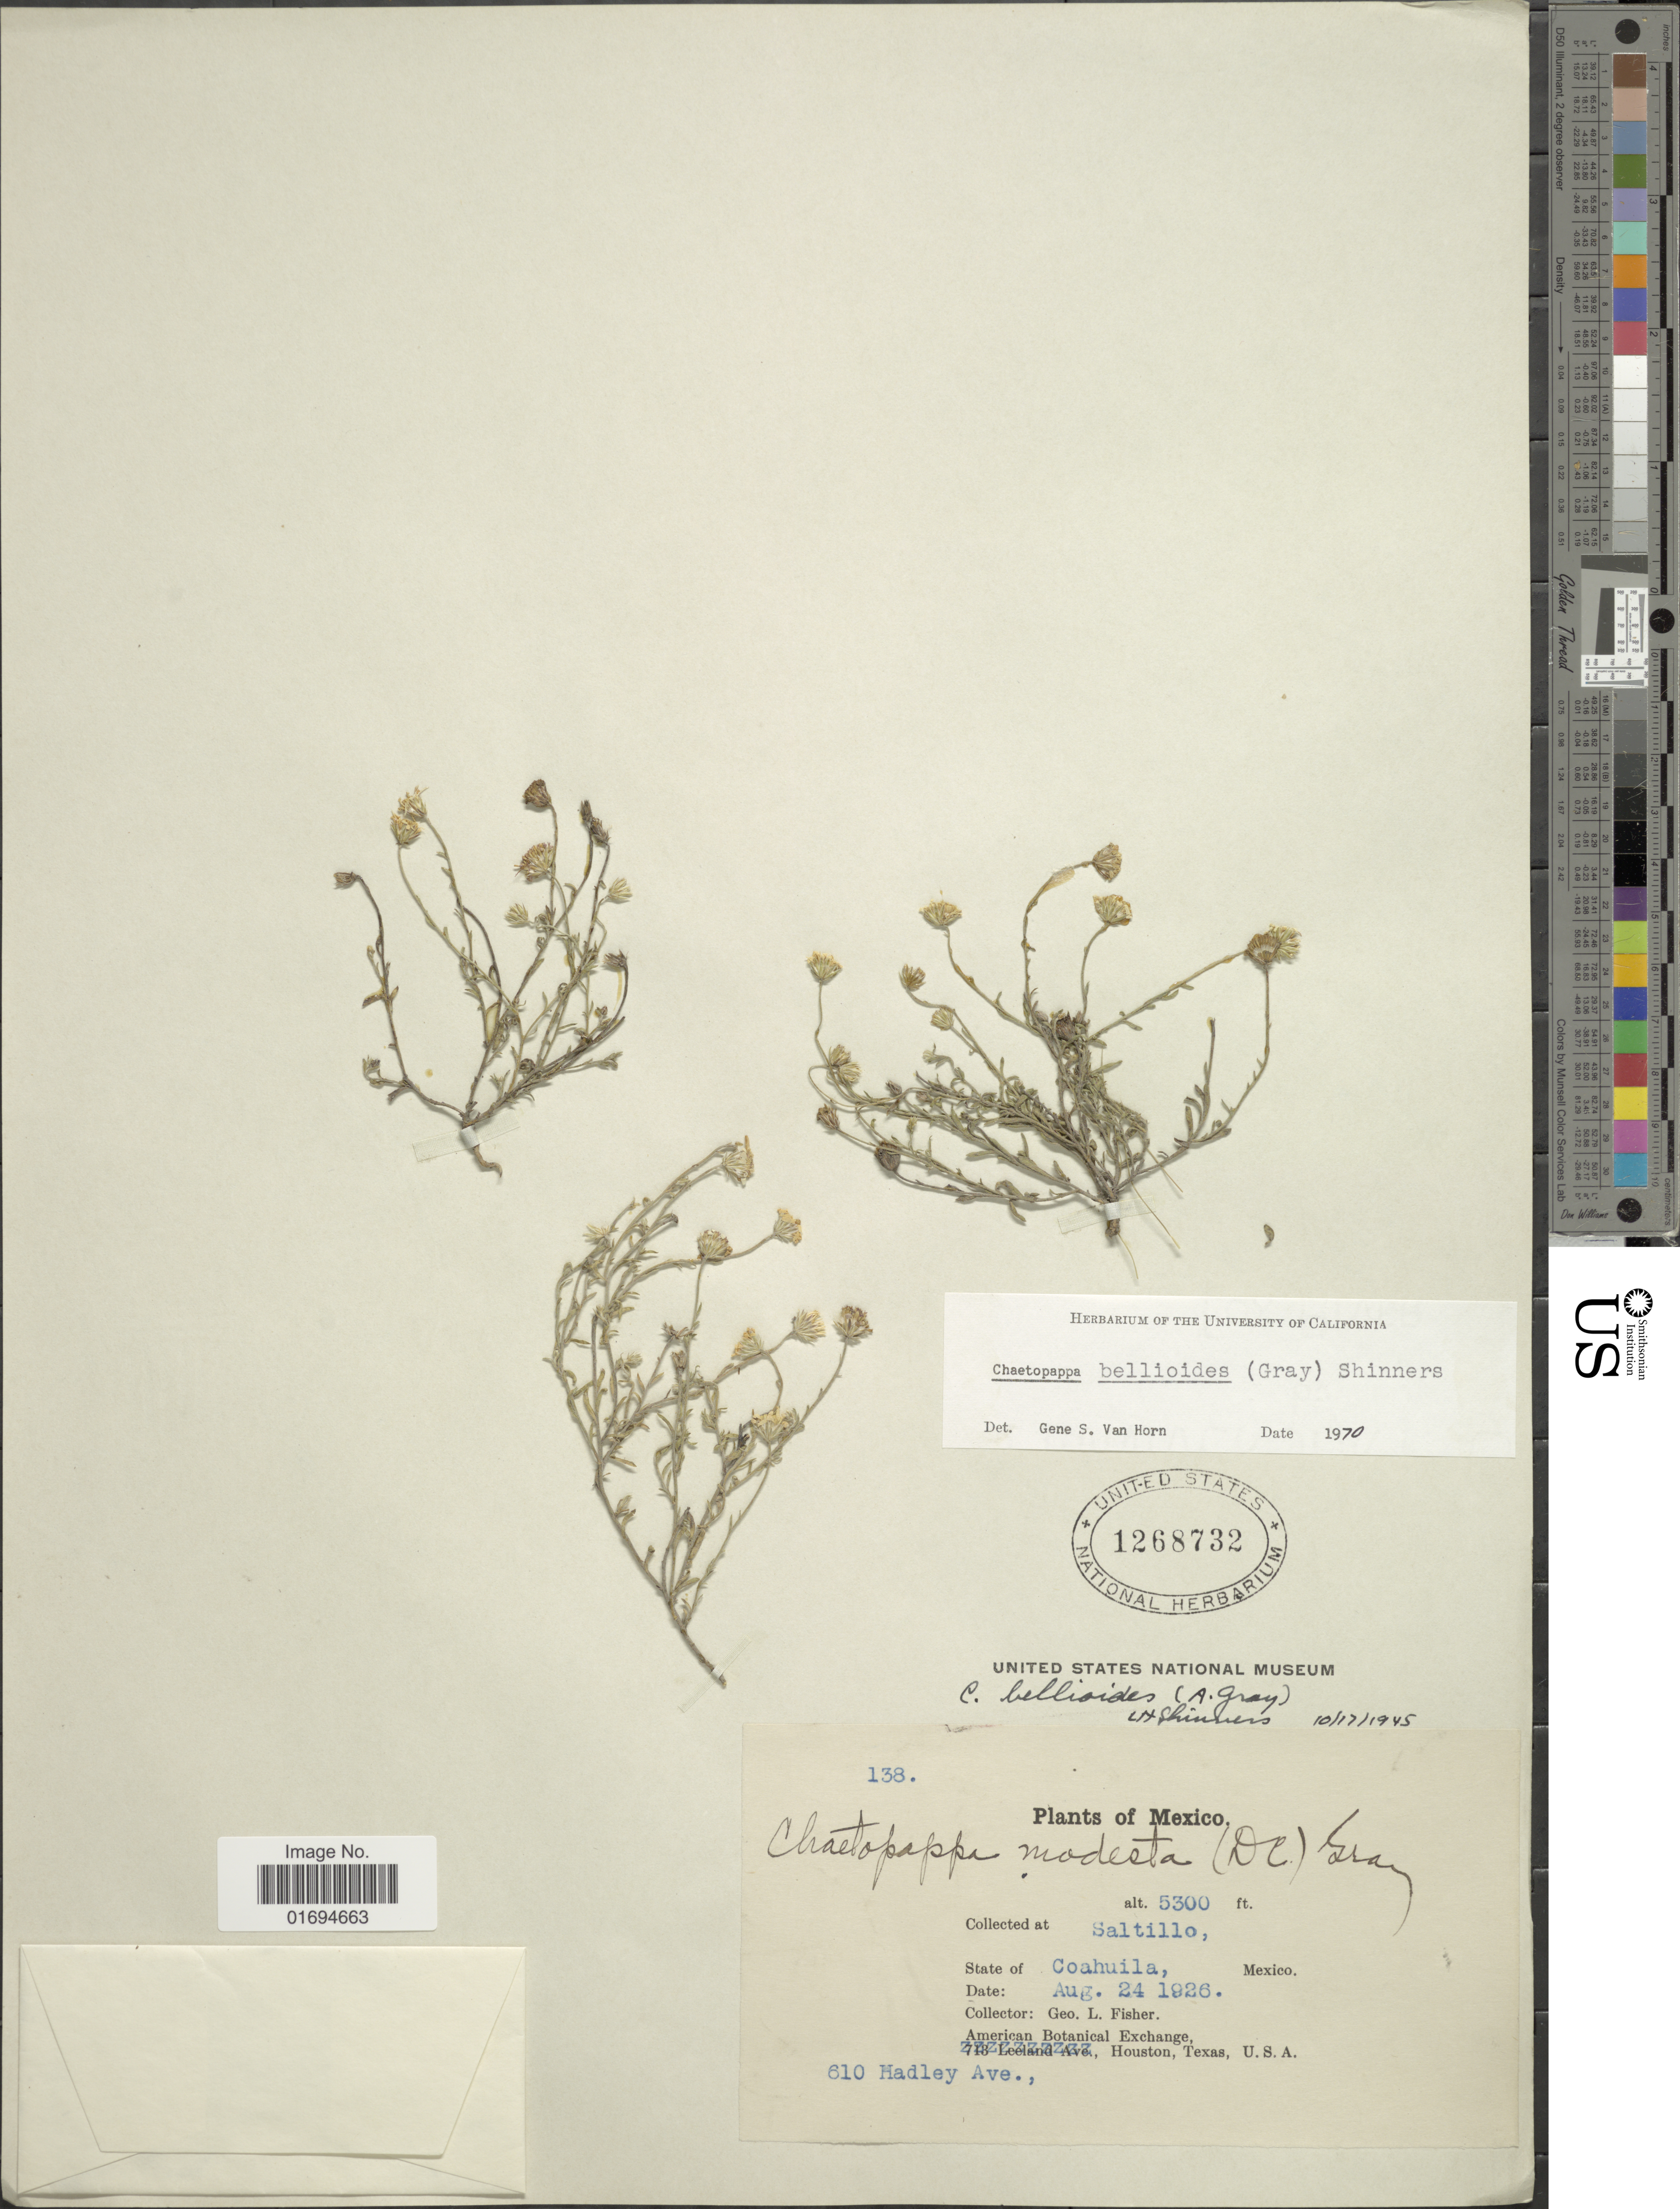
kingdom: Plantae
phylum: Tracheophyta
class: Magnoliopsida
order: Asterales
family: Asteraceae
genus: Chaetopappa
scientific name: Chaetopappa bellioides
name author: (A. Gray) Shinners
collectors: G. L. Fisher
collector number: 138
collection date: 1926-08-24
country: Mexico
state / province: Coahuila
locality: Saltillo, Coahuila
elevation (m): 1615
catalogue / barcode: US 1268732